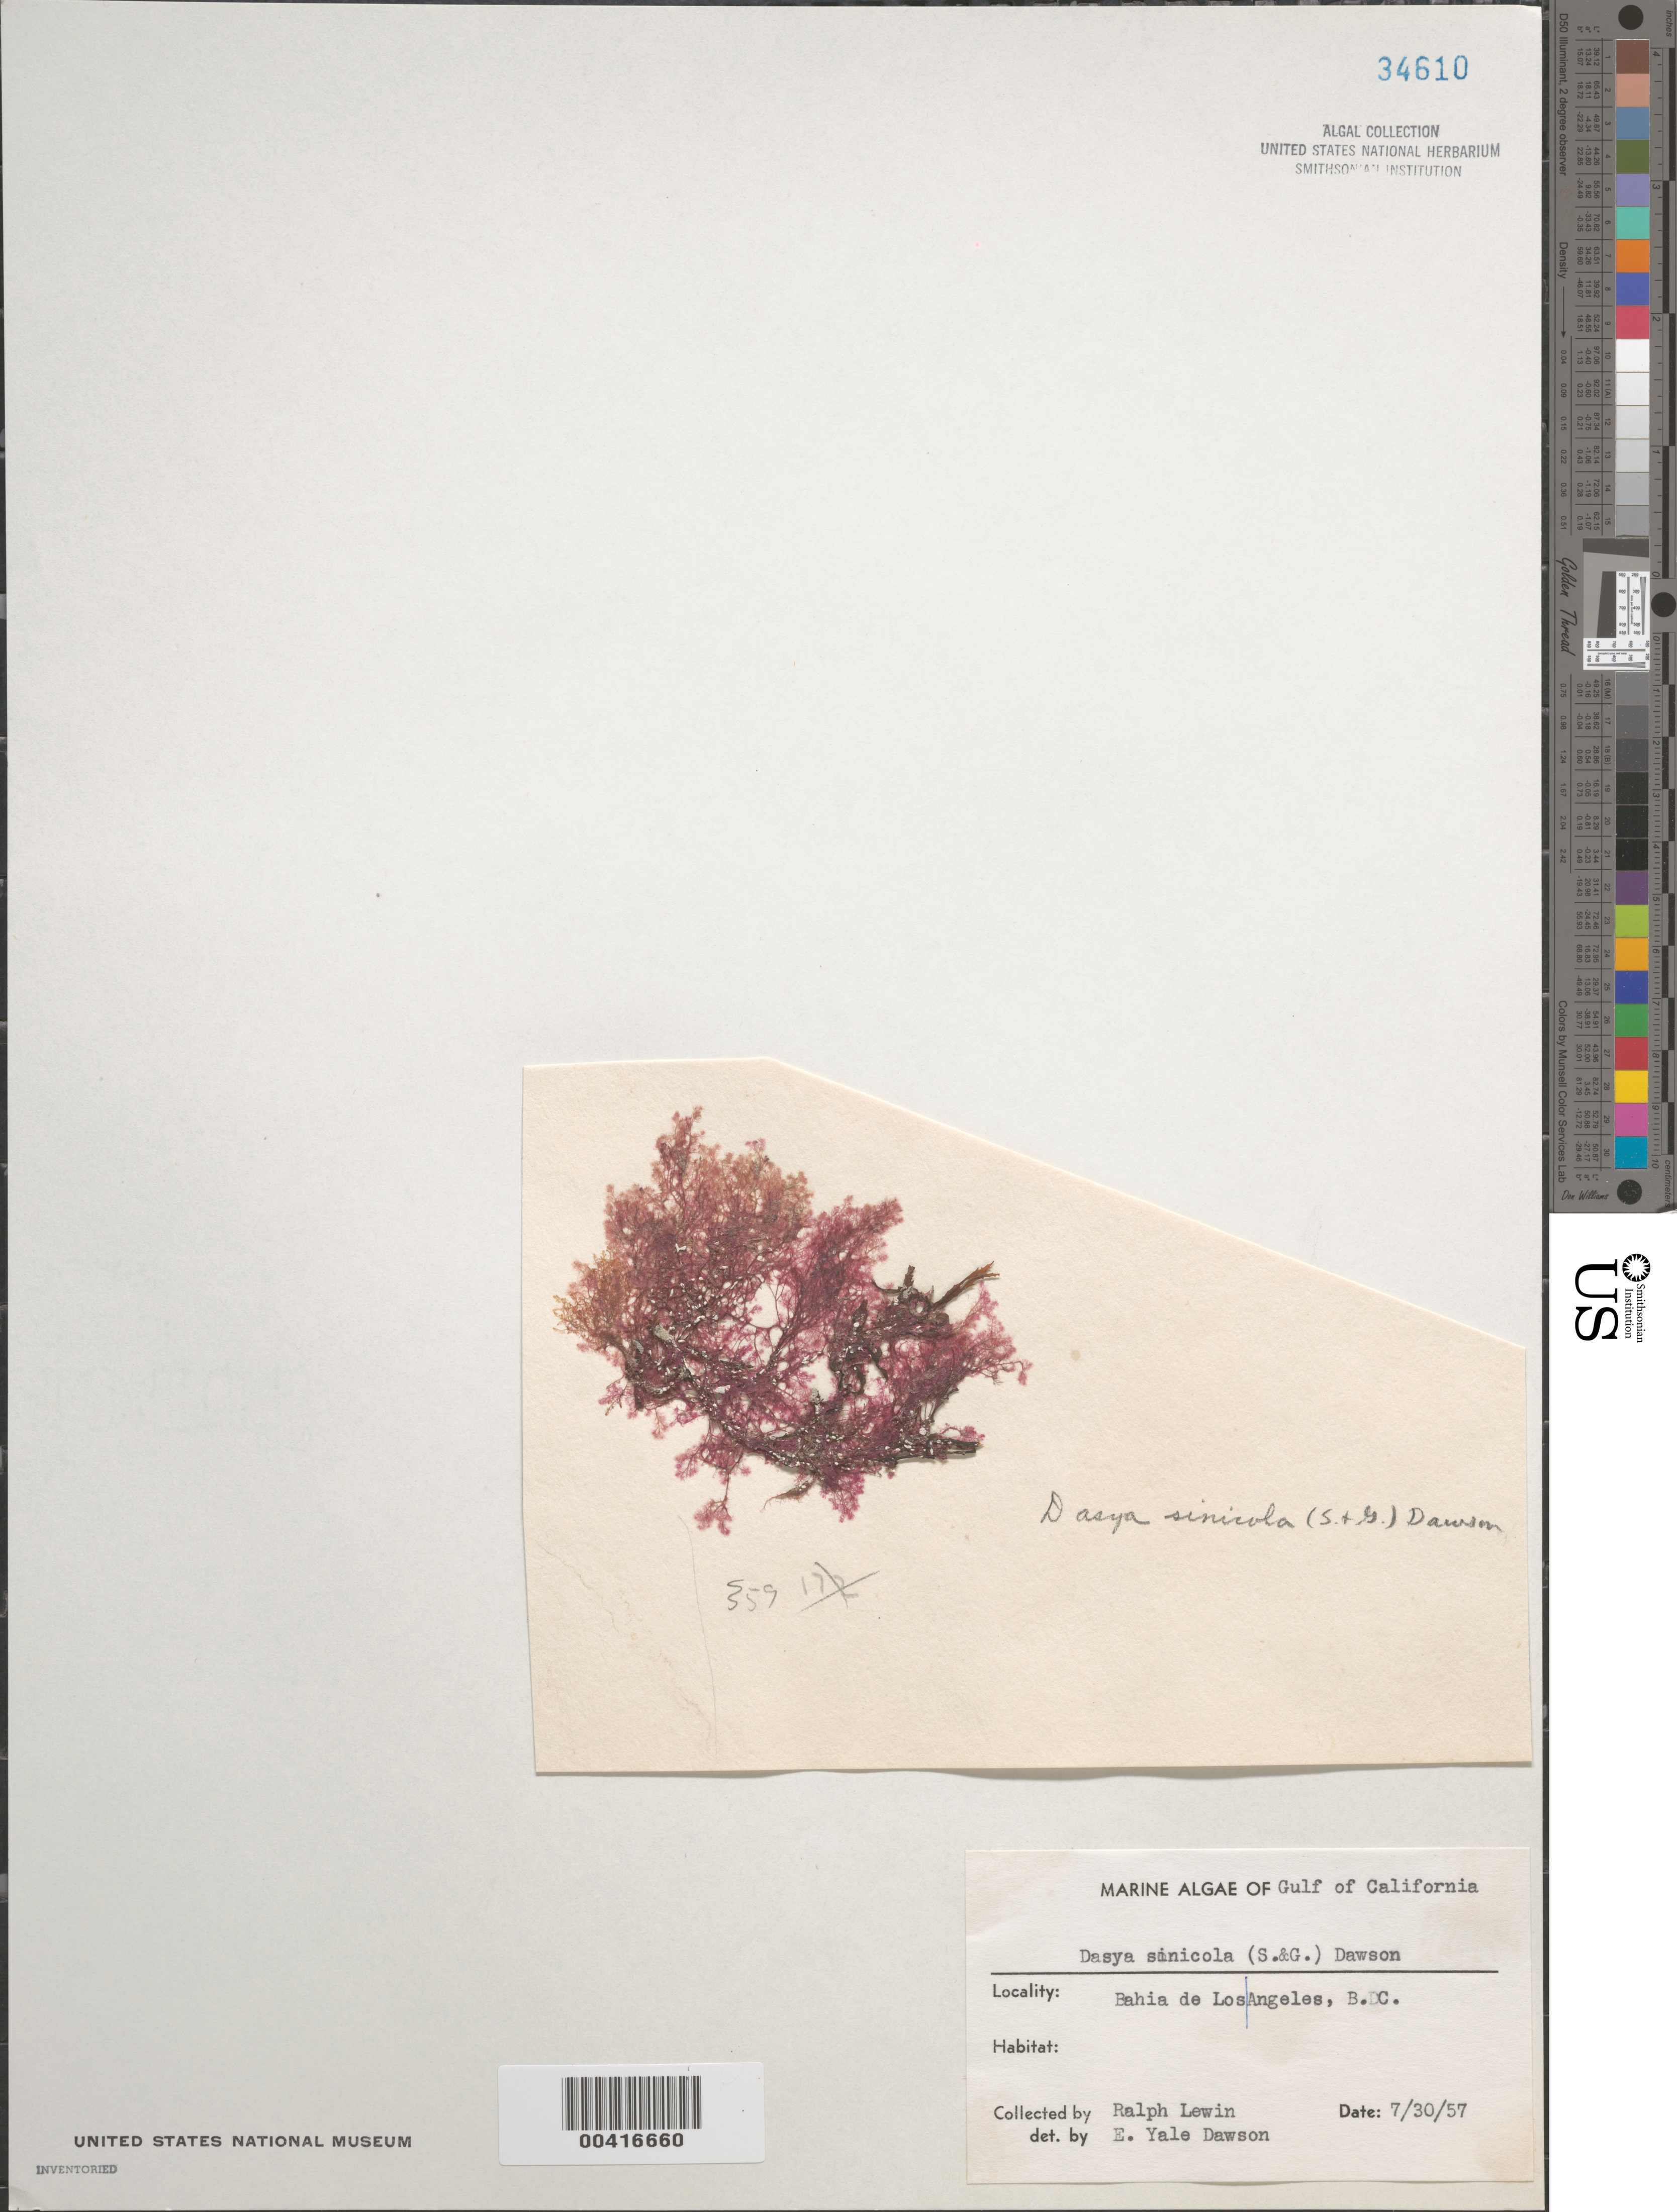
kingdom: Plantae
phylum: Rhodophyta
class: Florideophyceae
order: Ceramiales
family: Dasyaceae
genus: Dasya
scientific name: Dasya sinicola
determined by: Dawson, E. Y.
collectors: R. Lewin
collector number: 359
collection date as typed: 30 Jul 1957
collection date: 1957-07-30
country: Mexico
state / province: Baja California Norte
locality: Bahia de los Angeles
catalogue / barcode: US 34610